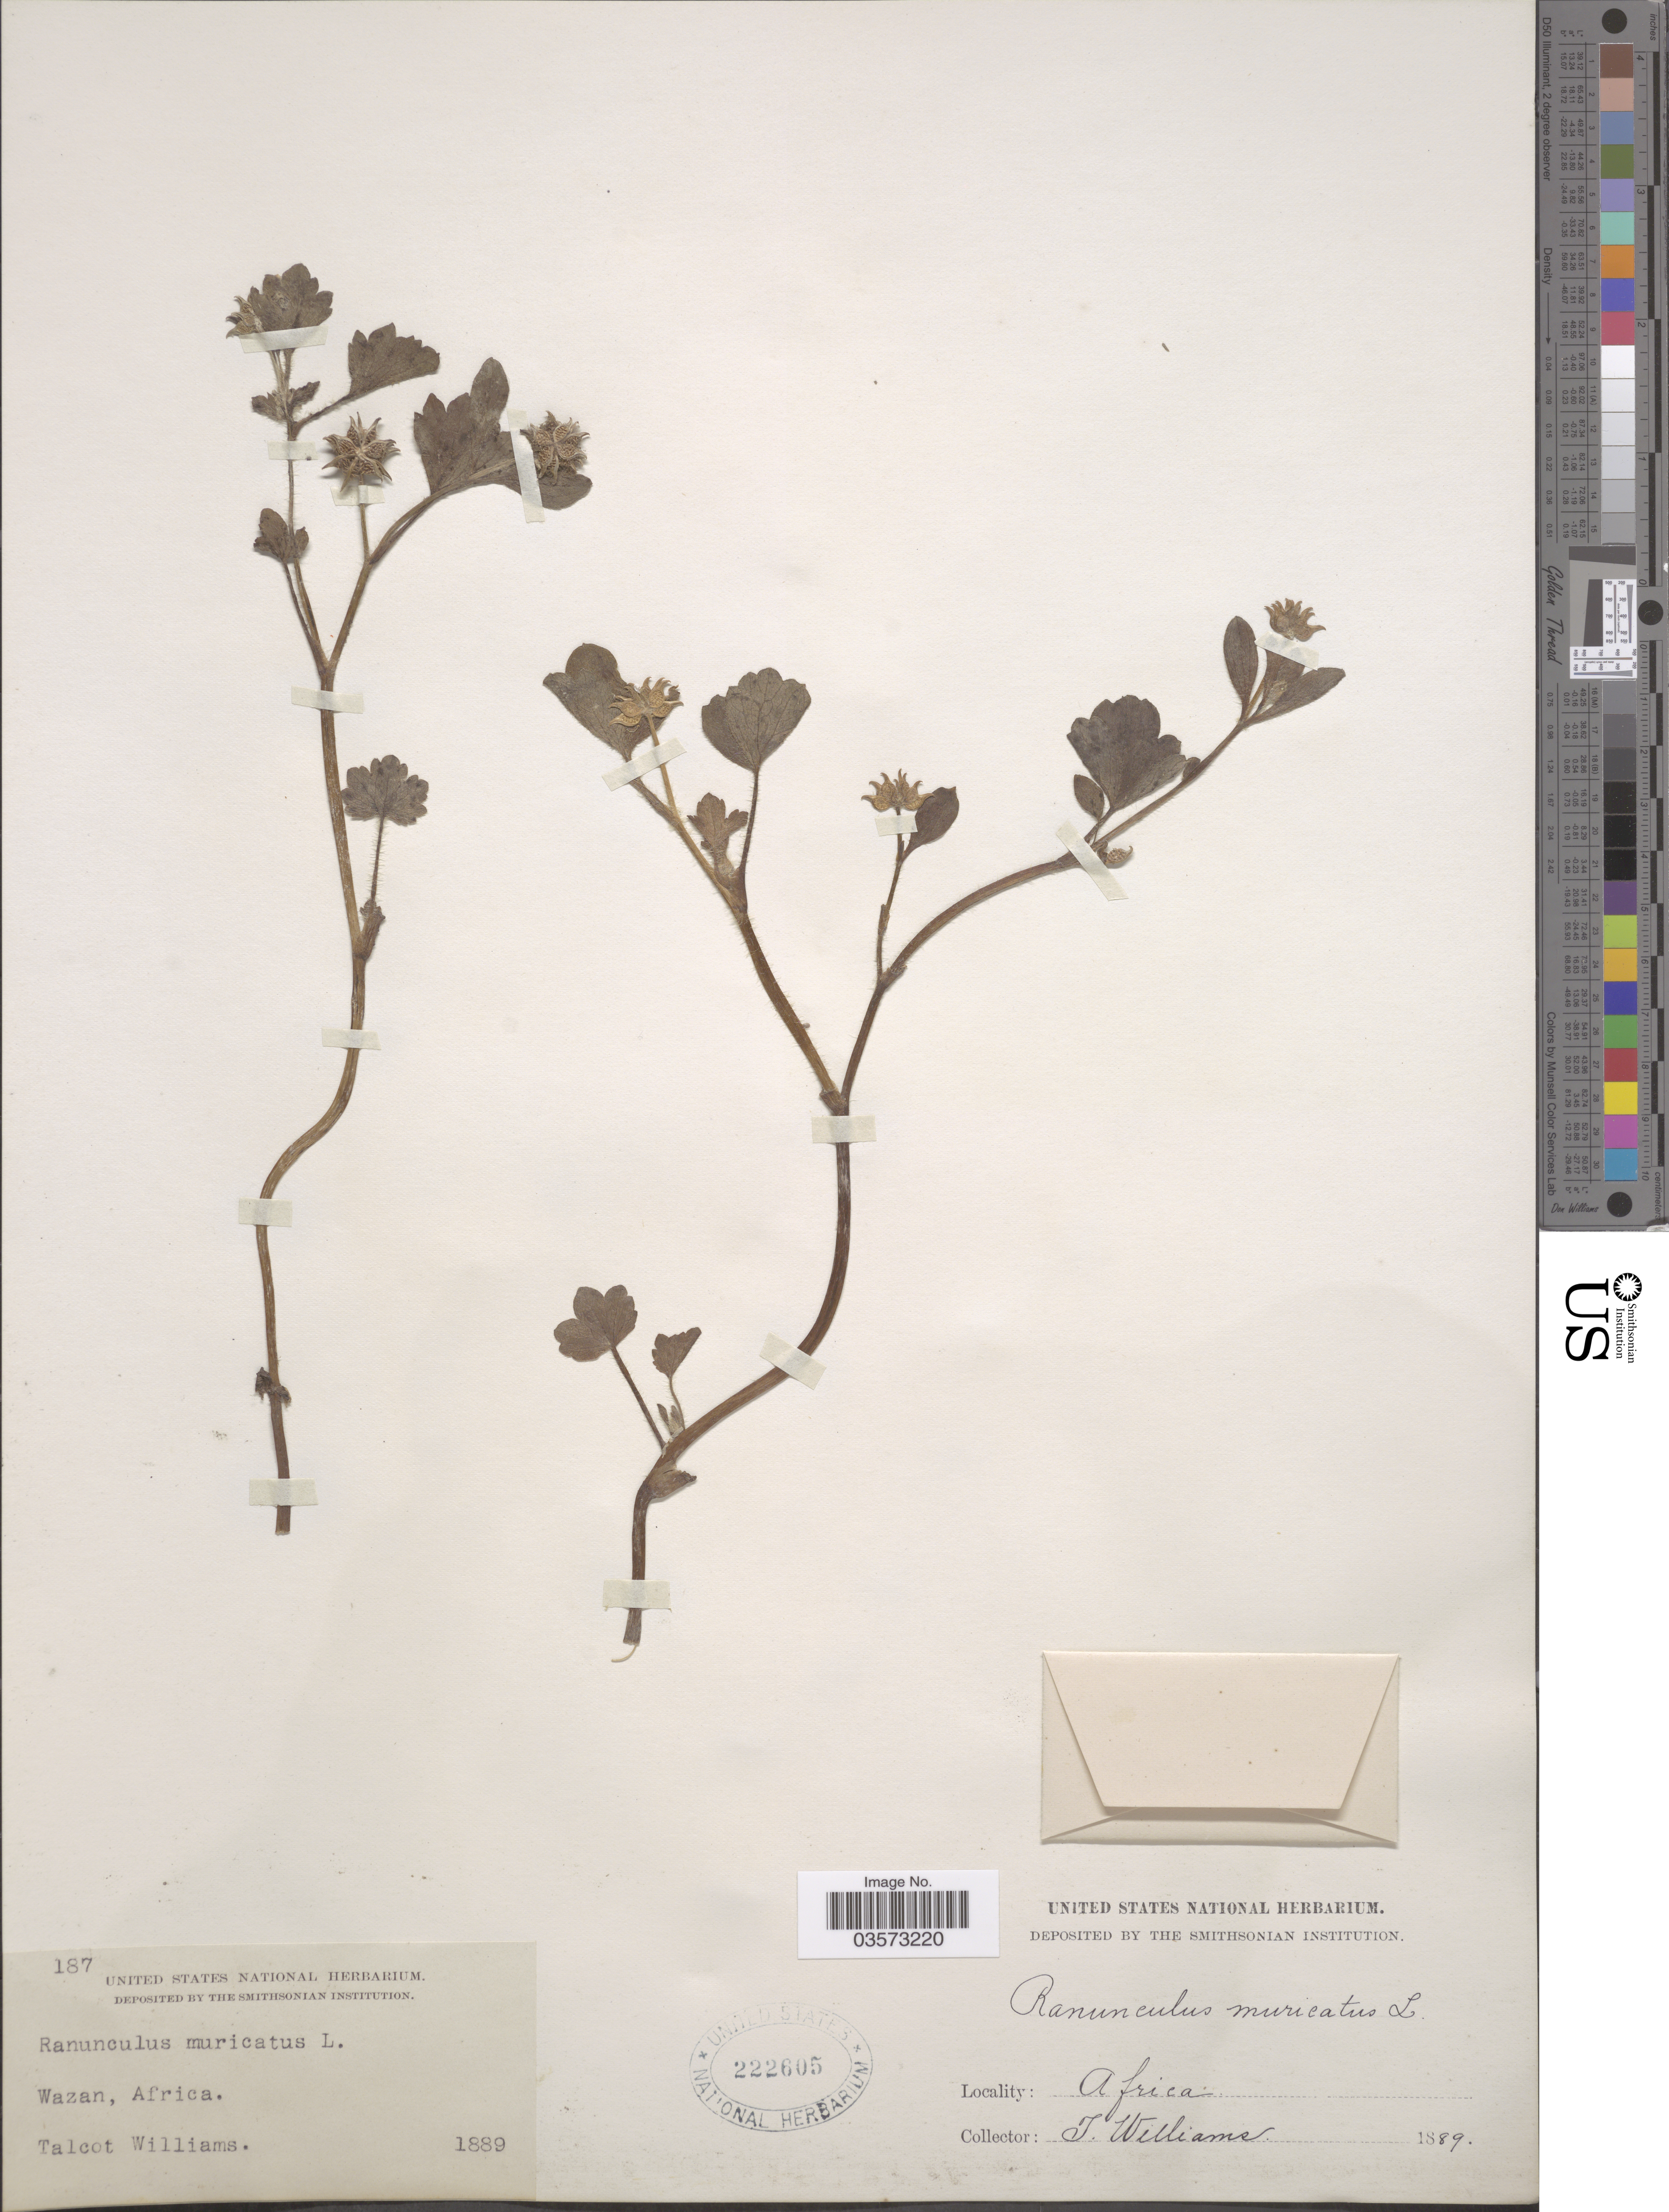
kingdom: Plantae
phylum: Tracheophyta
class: Magnoliopsida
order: Ranunculales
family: Ranunculaceae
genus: Ranunculus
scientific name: Ranunculus muricatus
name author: L.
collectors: T. Williams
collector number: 187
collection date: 1889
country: Morocco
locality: Wazan, Africa.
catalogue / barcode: US 222605